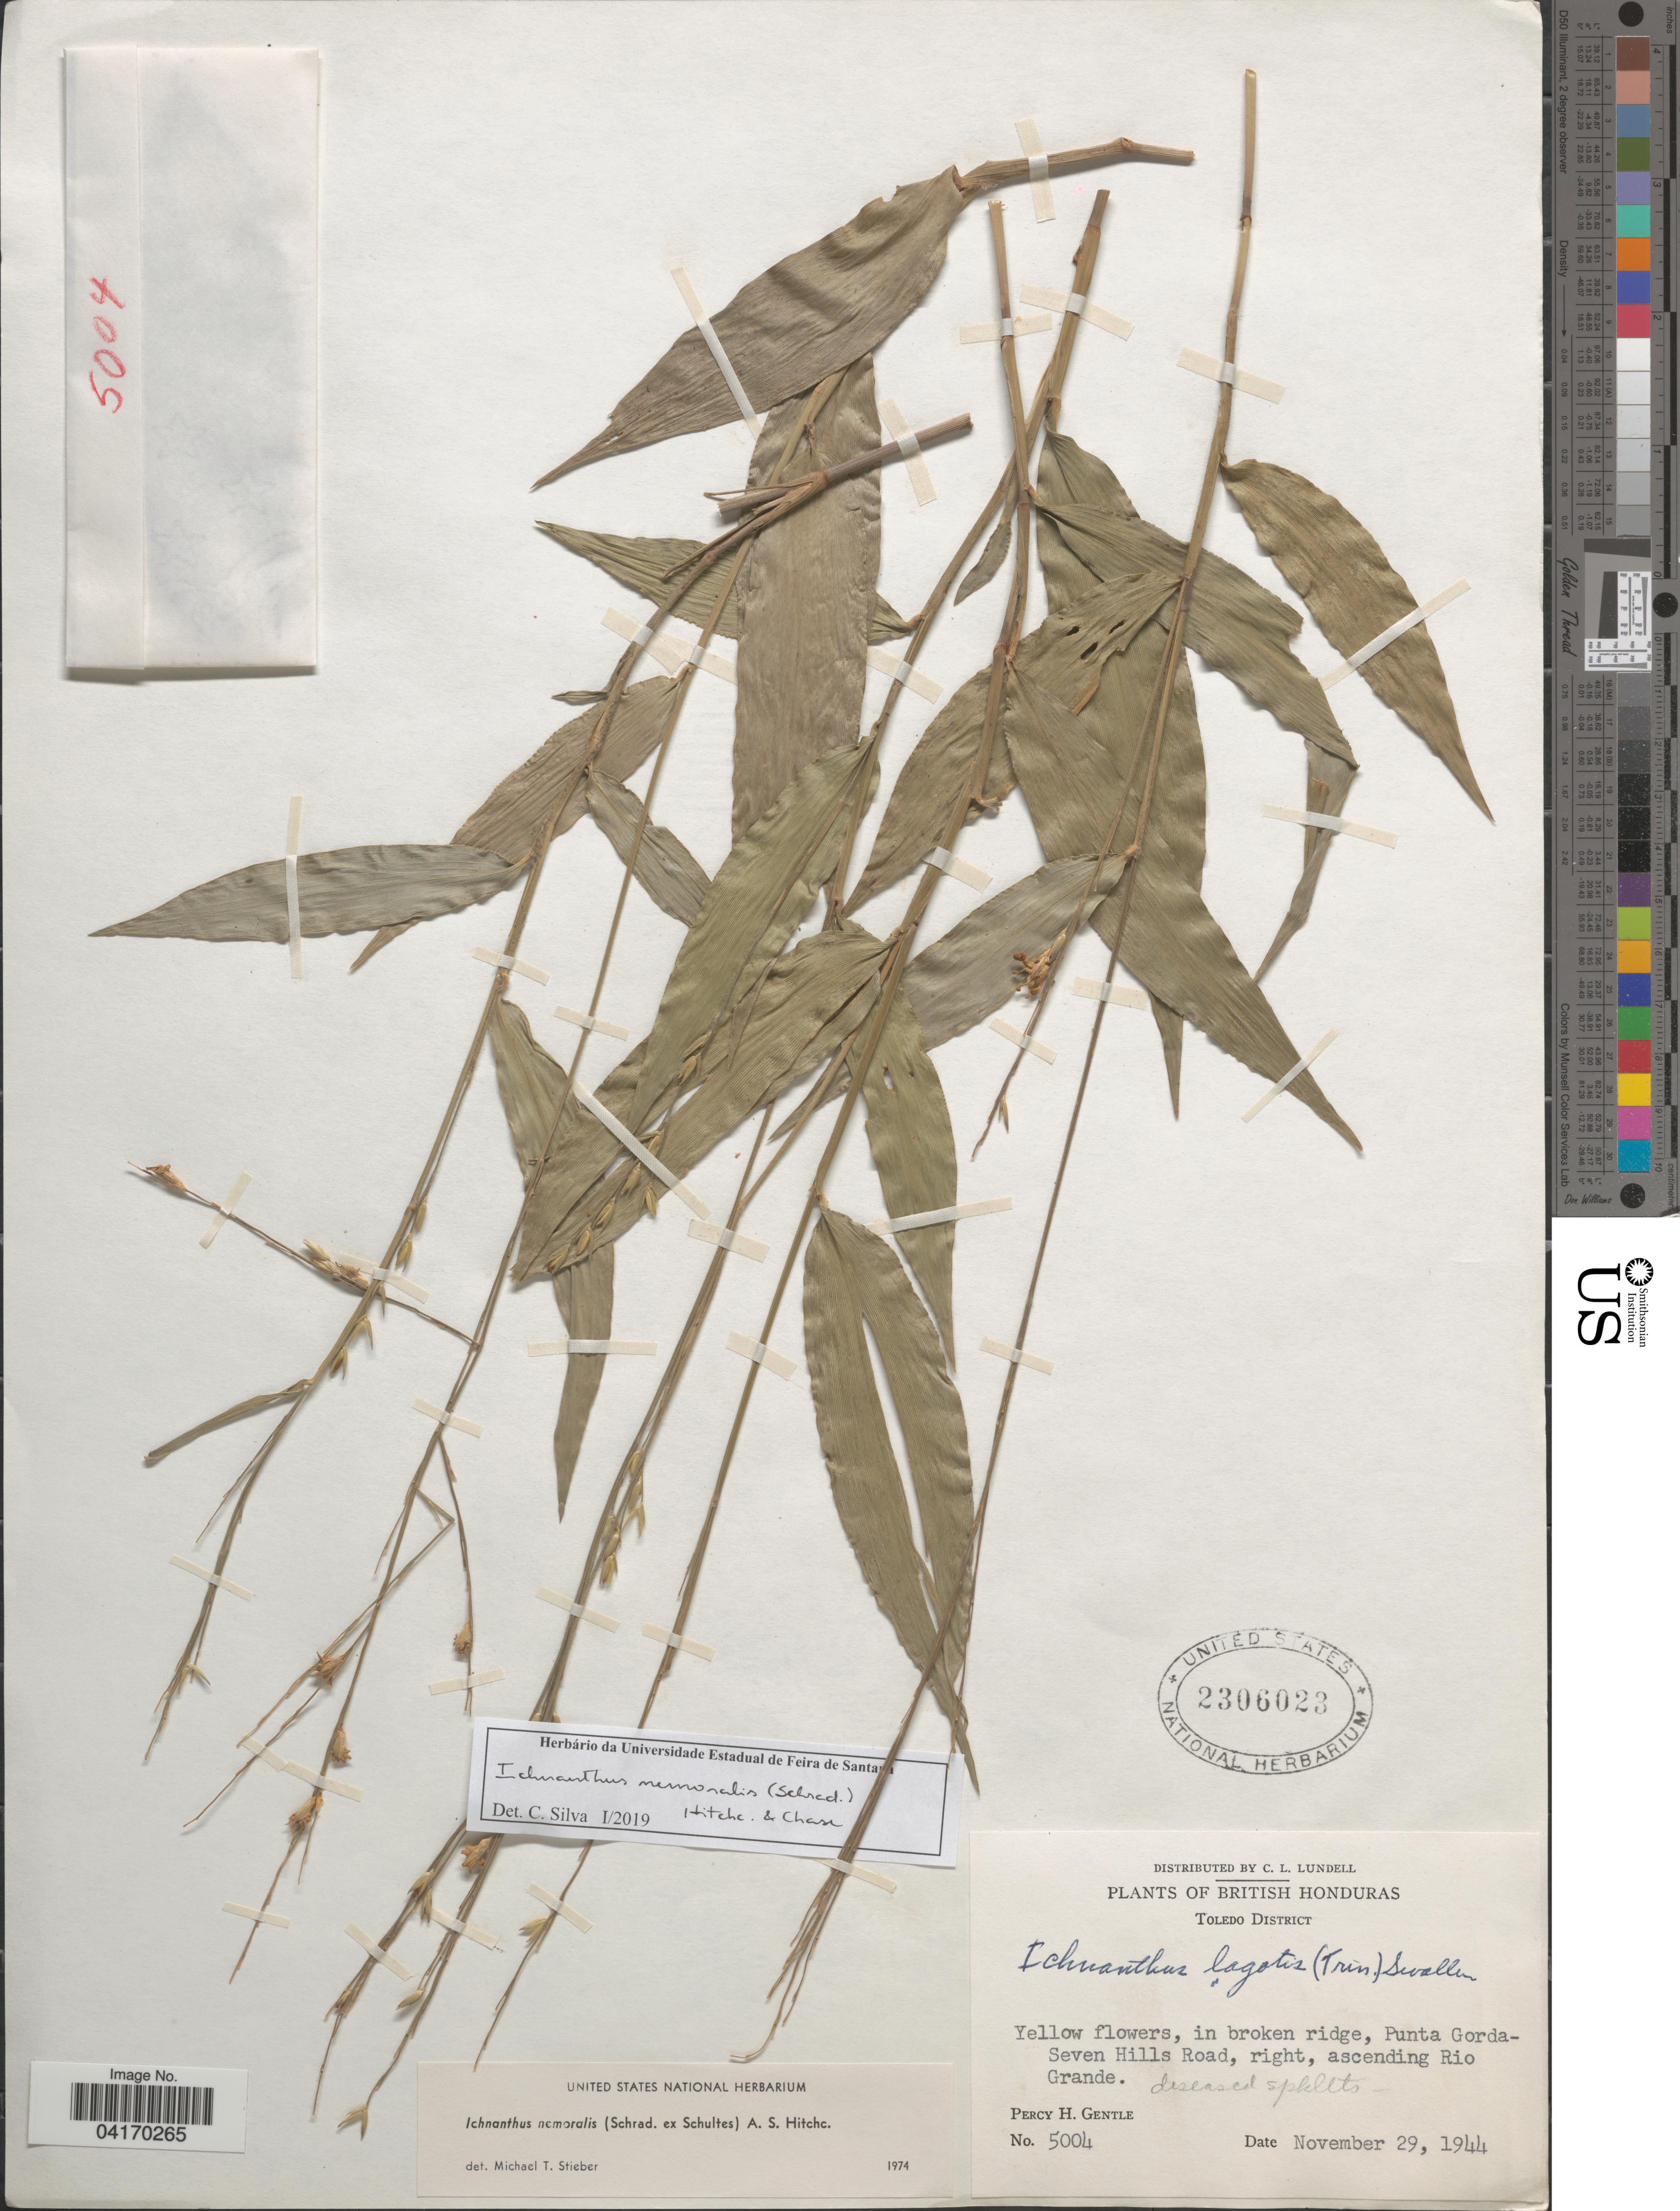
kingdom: Plantae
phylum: Tracheophyta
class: Liliopsida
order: Poales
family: Poaceae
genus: Ichnanthus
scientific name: Ichnanthus nemoralis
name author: (Schrad.) Hitchc. & Chase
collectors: P. H. Gentle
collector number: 5004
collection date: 1944-11-29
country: Belize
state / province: Toledo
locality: British Honduras. Toledo District. Punta Gorda-Seven Hills Road, right, ascending Rio Grande.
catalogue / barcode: US 2306023